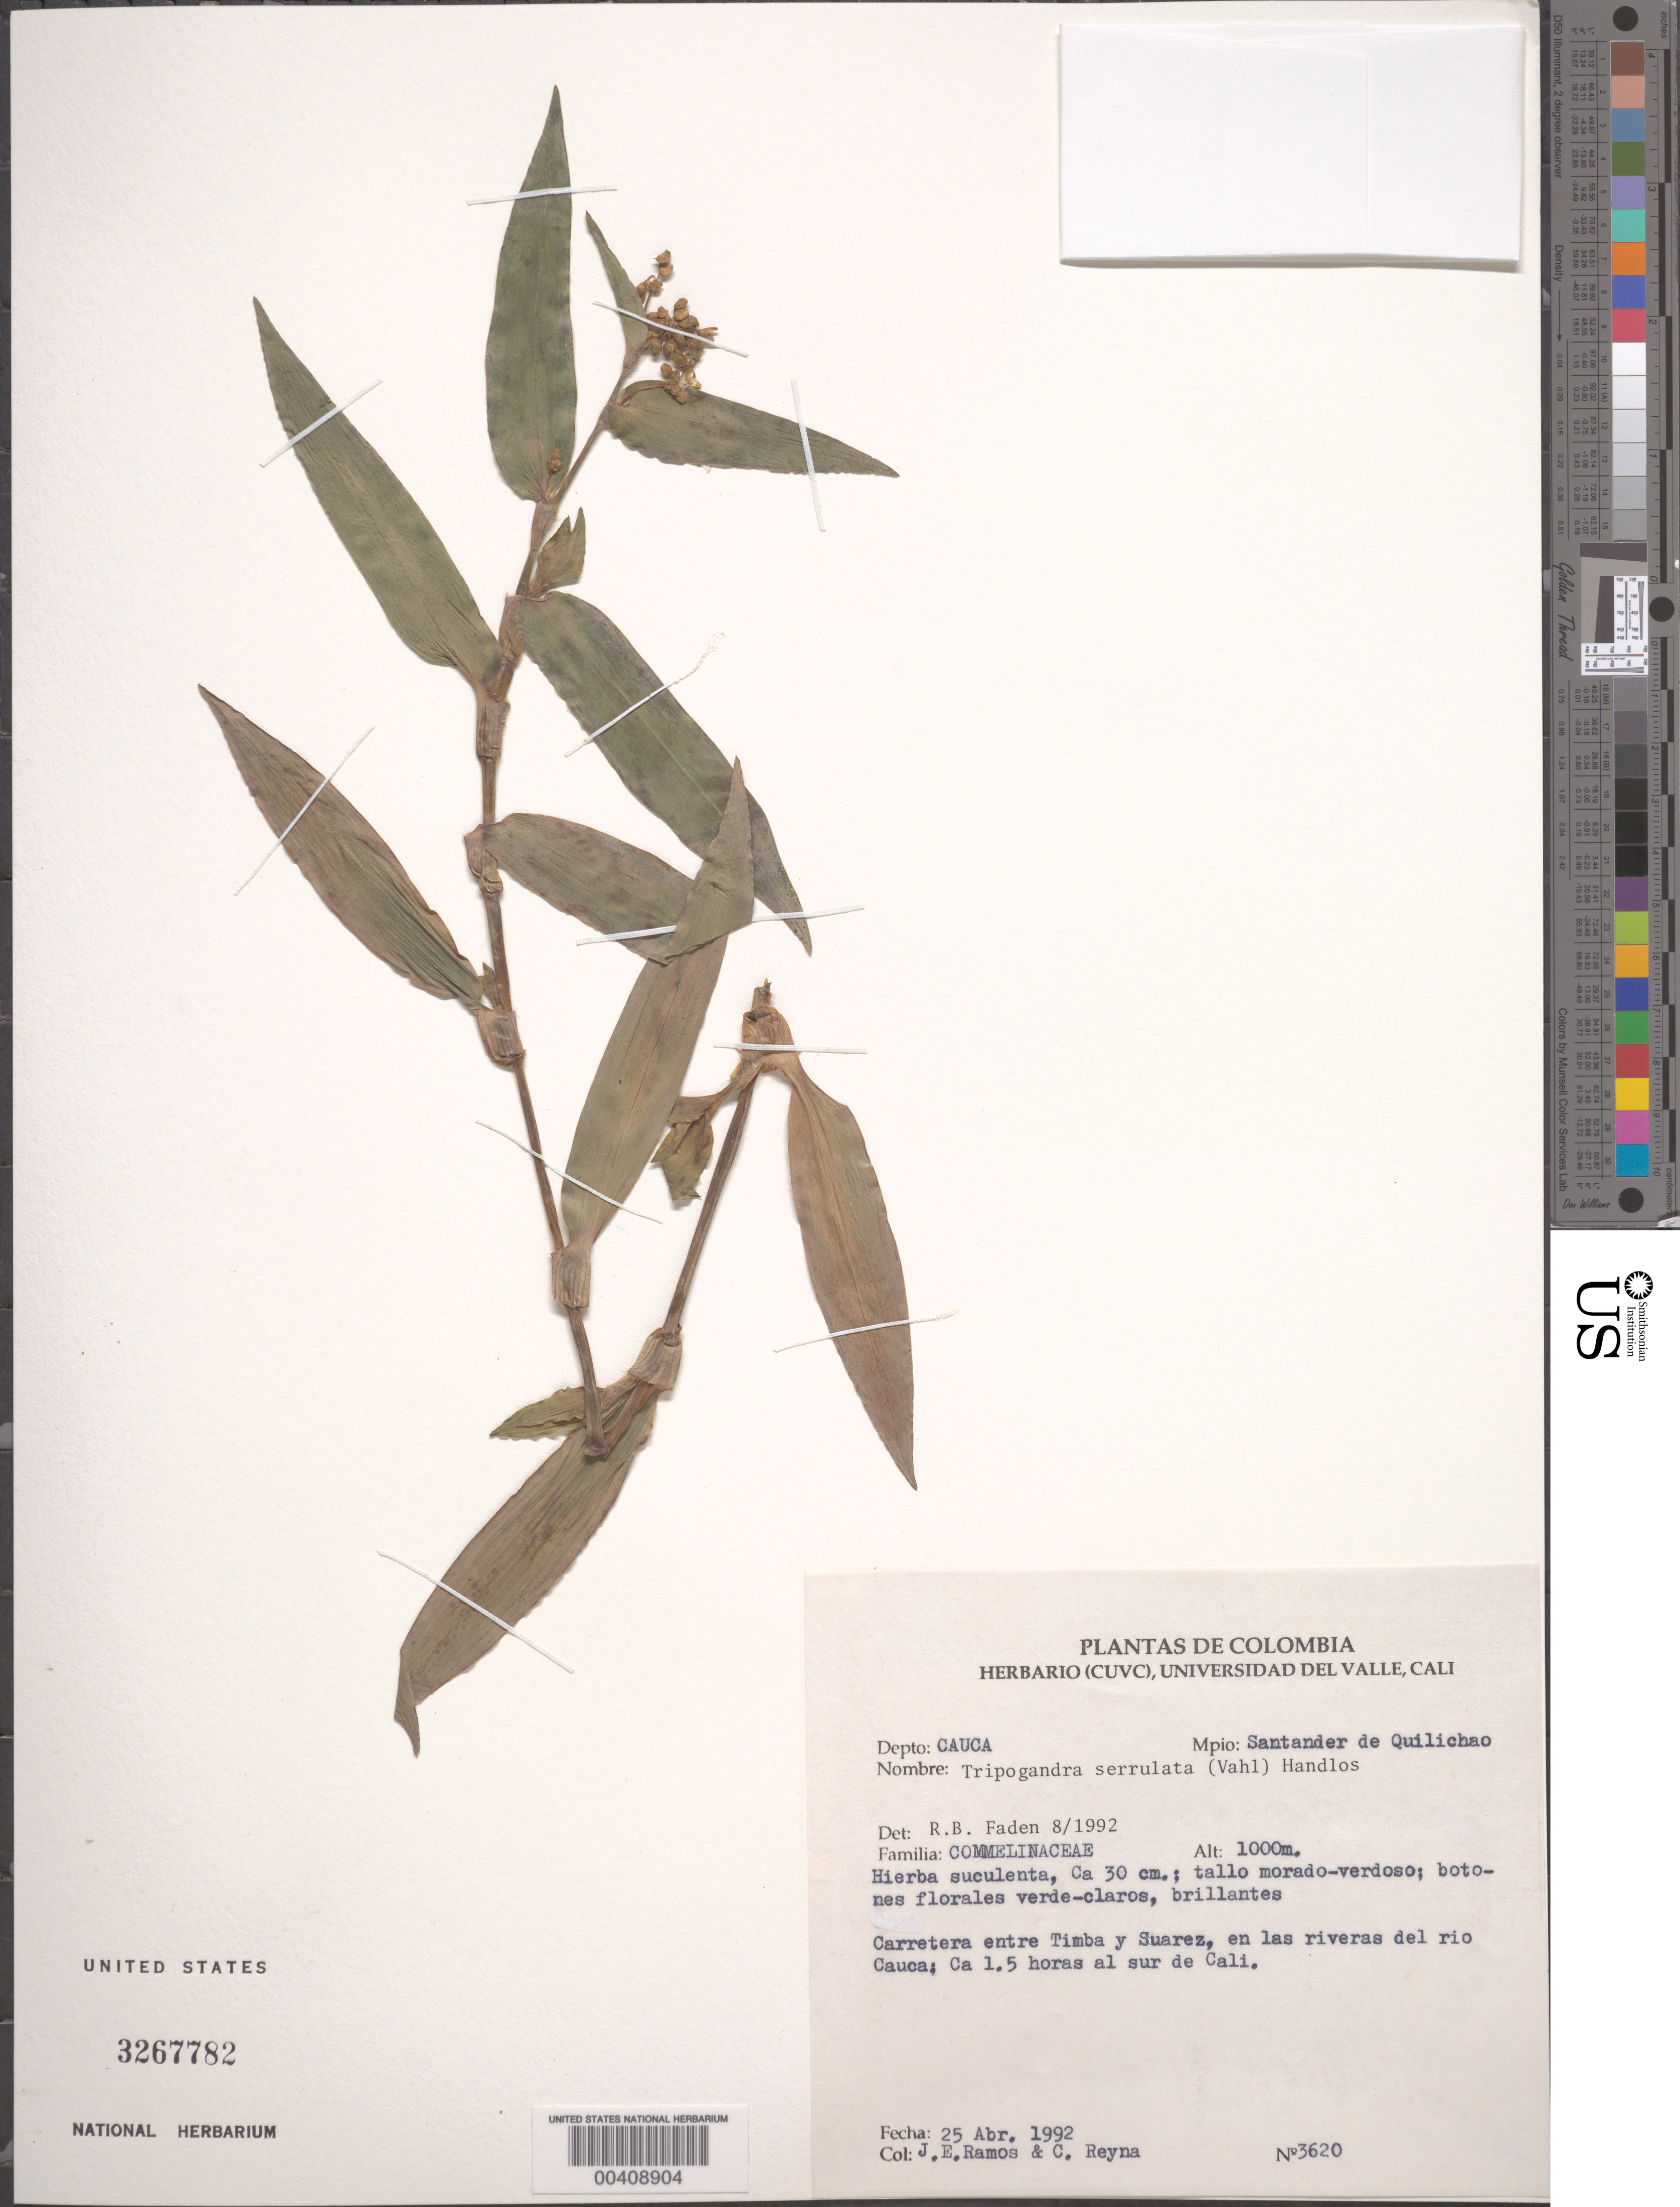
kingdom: Plantae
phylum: Tracheophyta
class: Liliopsida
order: Commelinales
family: Commelinaceae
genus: Tripogandra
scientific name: Tripogandra serrulata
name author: (Vahl) Handlos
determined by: Faden, Robert B., (US), Smithsonian Institution - National Museum of Natural History (UNITED STATES)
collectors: J. E. Ramos & C. Reyna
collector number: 3620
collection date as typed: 25 Feb 1992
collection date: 1992-02-25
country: Colombia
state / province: Valle del Cauca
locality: Santander de quilichao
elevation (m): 1000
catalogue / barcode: US 3267782